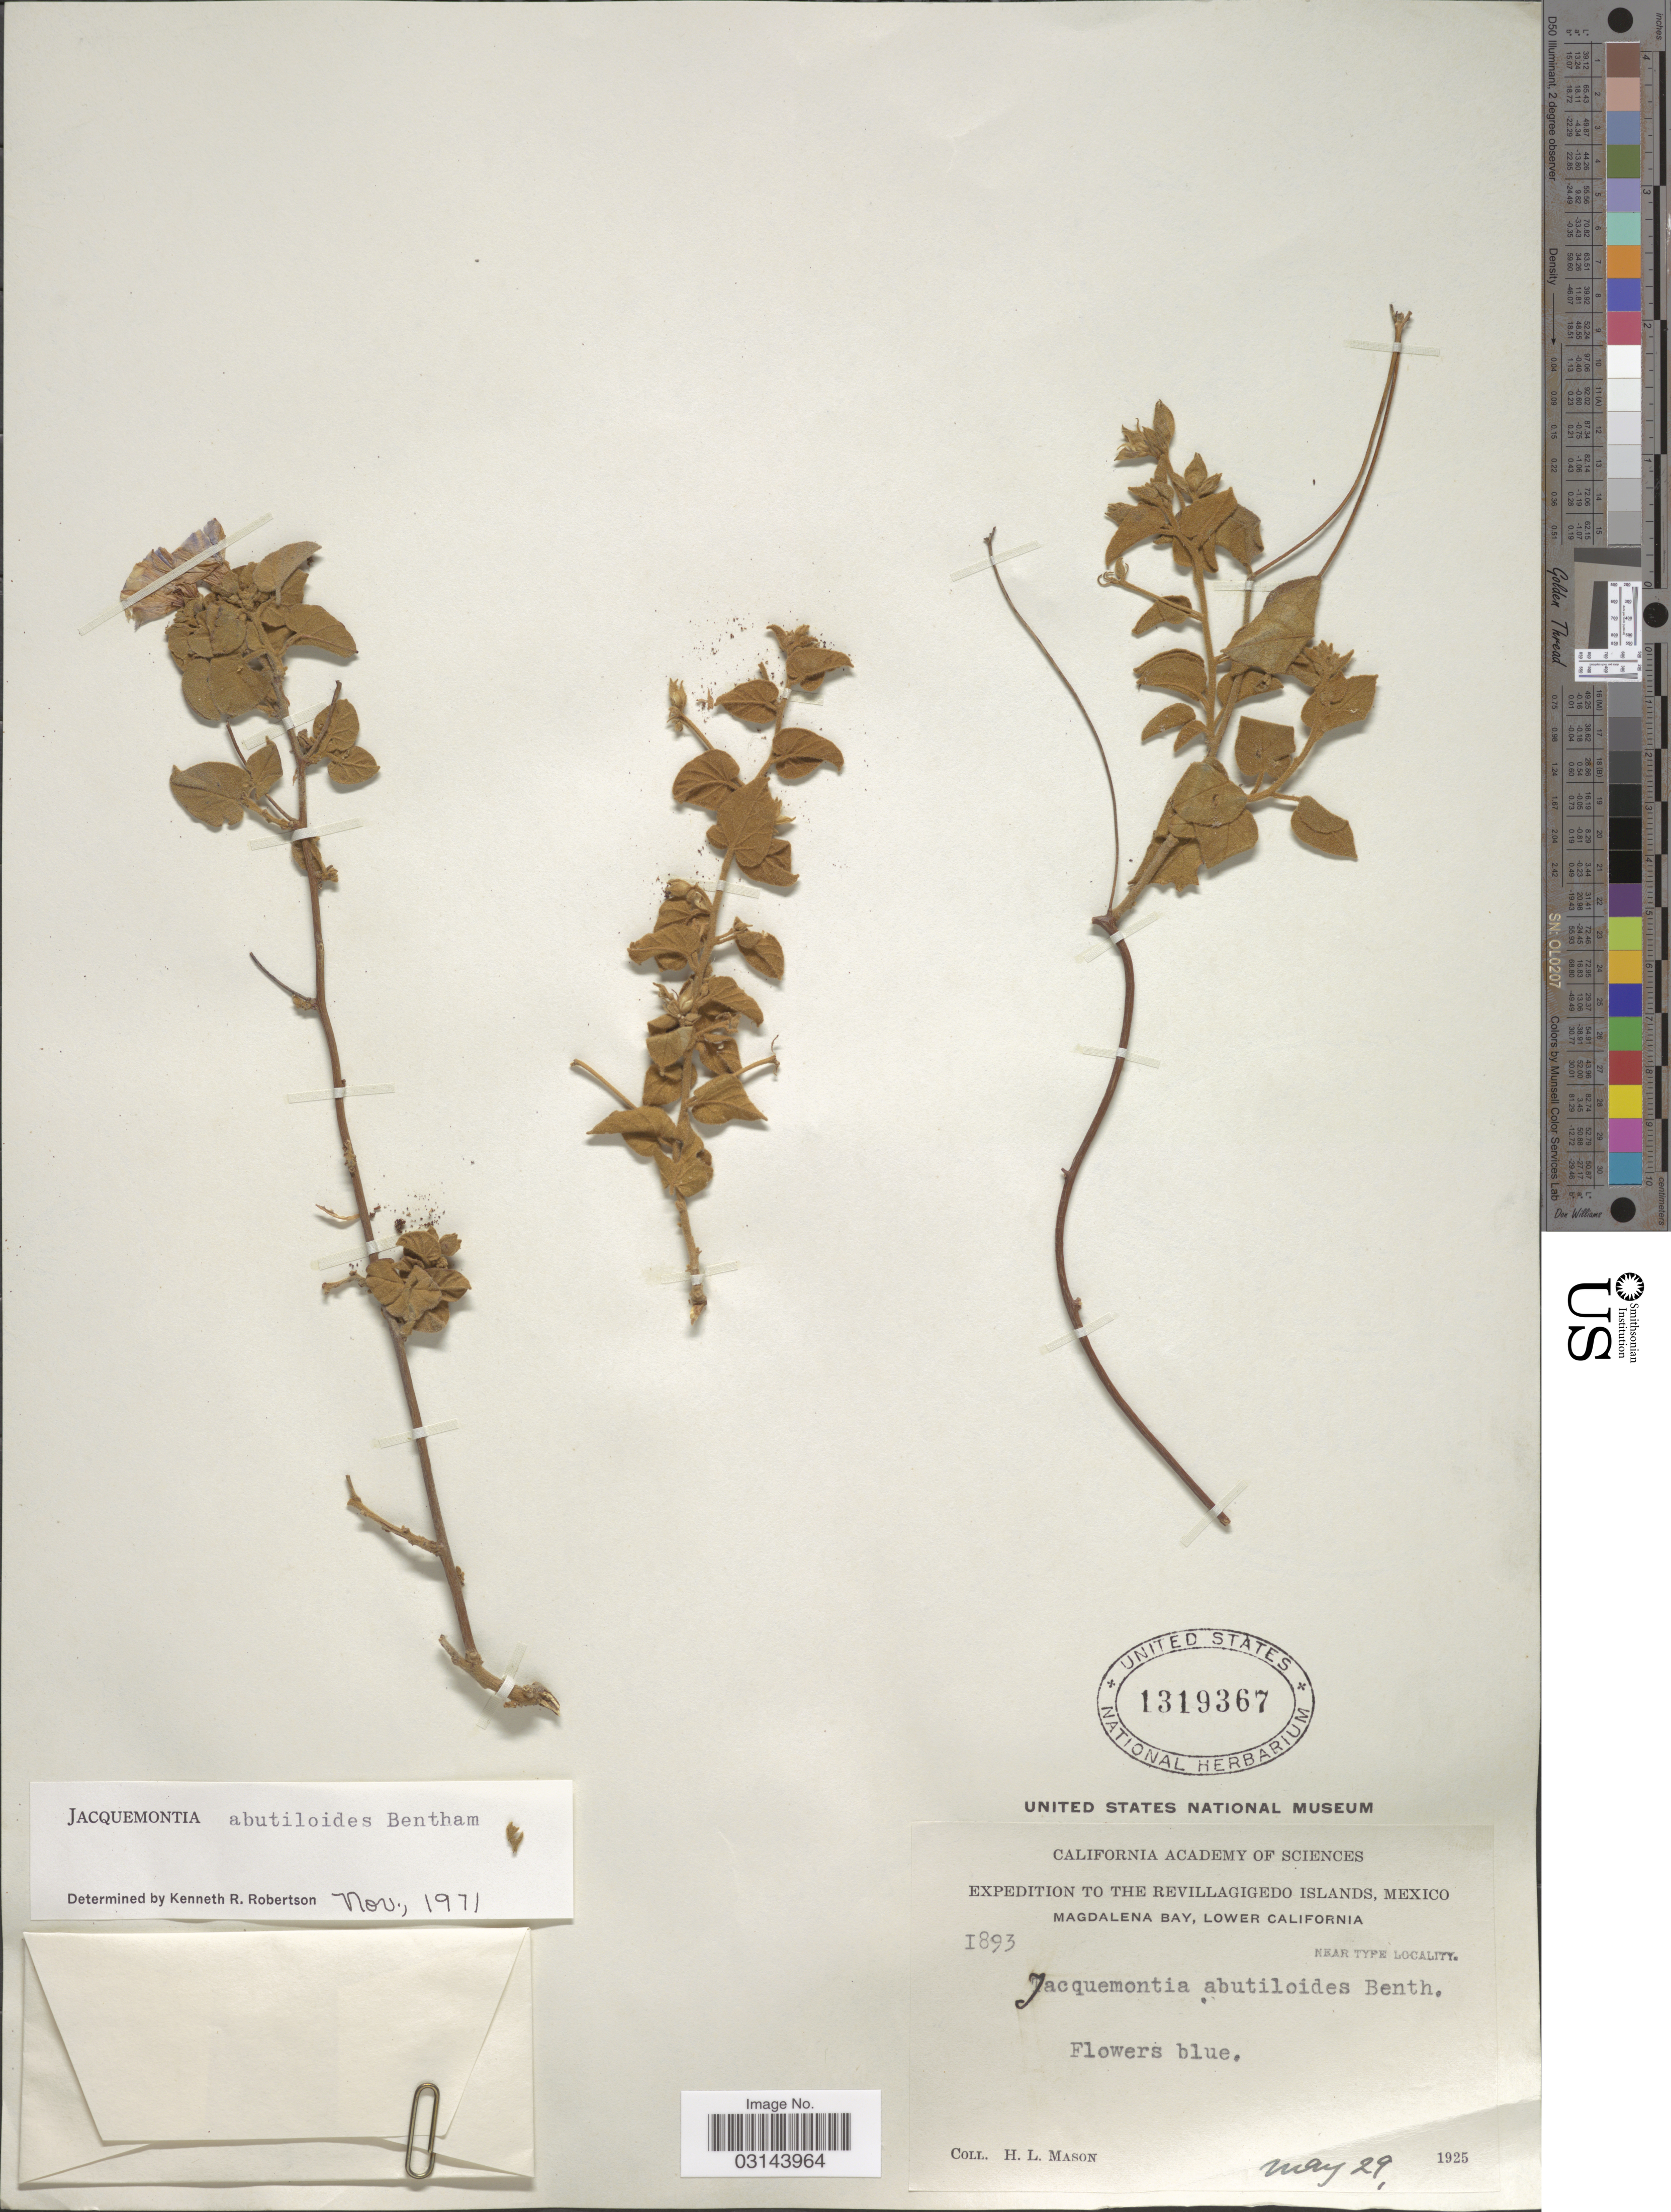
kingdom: Plantae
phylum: Tracheophyta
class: Magnoliopsida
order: Solanales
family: Convolvulaceae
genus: Jacquemontia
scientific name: Jacquemontia abutiloides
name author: Benth.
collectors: H. L. Mason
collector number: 1893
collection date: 1925-05-29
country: Mexico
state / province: Colima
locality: The Revillagigedo Islands, Mexico, Magdalena Bay, Lower California.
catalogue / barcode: US 1319367